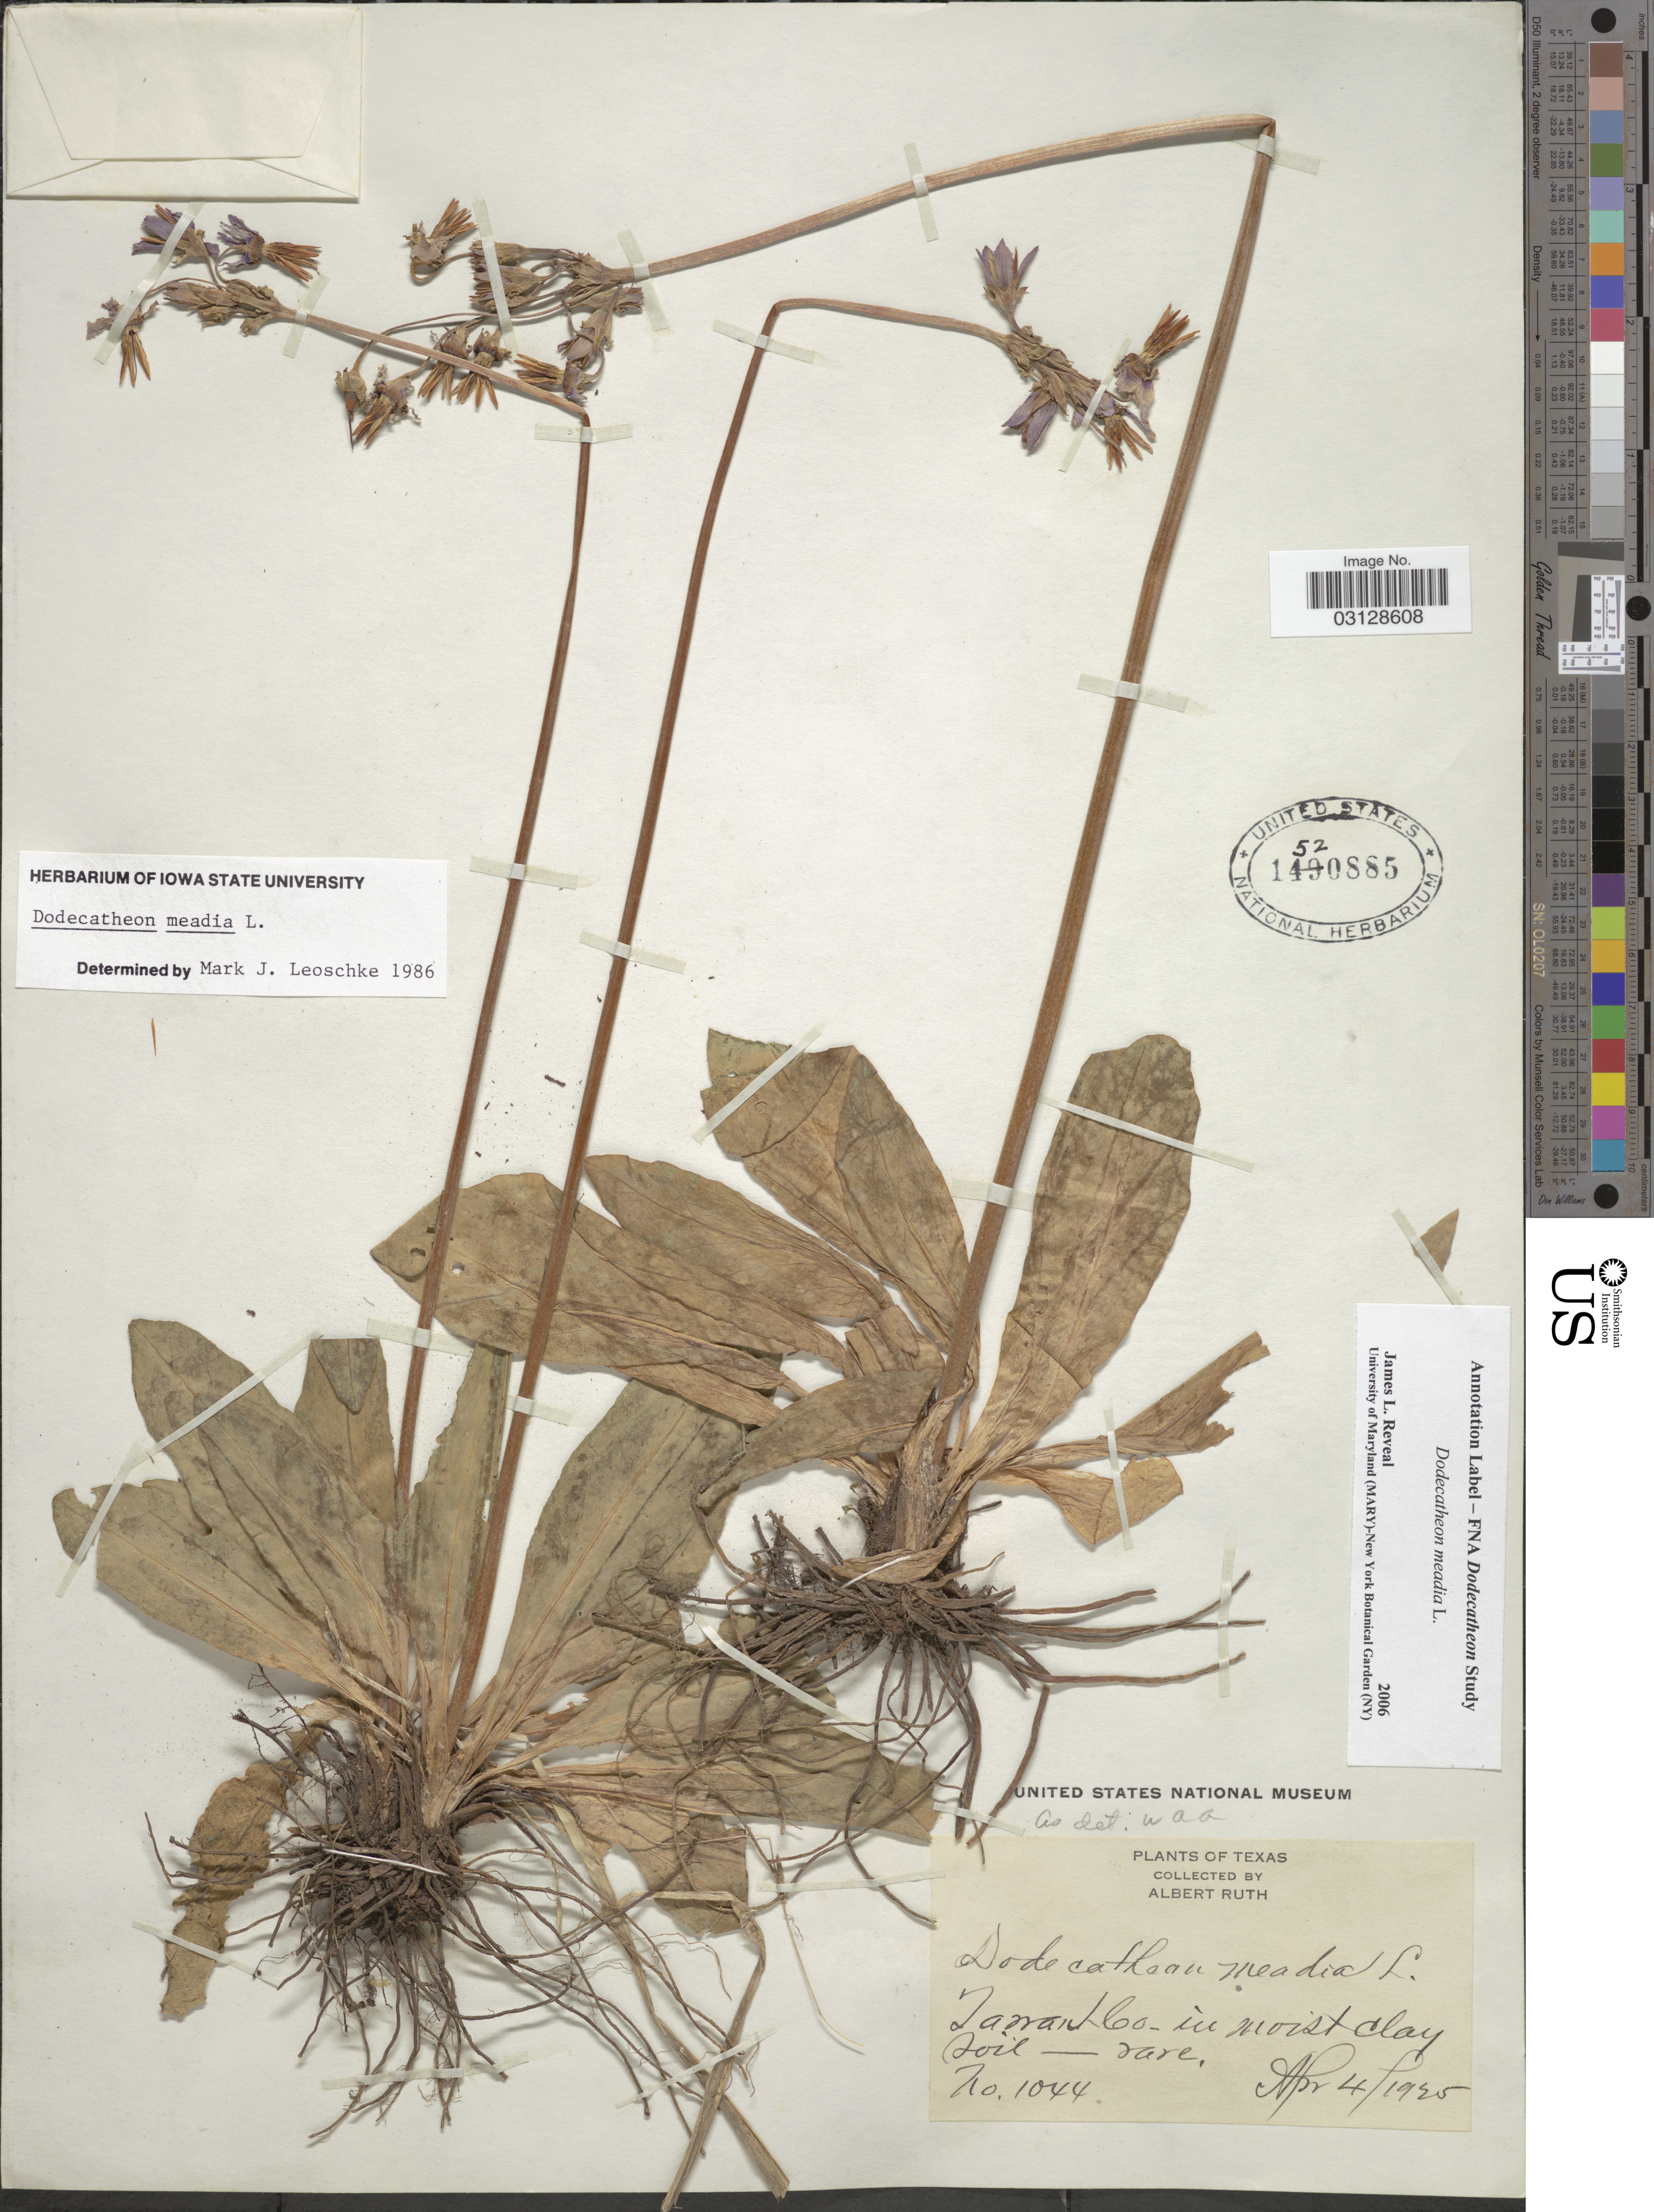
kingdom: Plantae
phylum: Tracheophyta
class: Magnoliopsida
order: Ericales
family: Primulaceae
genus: Dodecatheon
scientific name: Dodecatheon meadia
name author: L.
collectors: A. Ruth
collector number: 1044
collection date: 1925-04-04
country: United States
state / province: Texas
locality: Tarrant Co.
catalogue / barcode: US 1520885